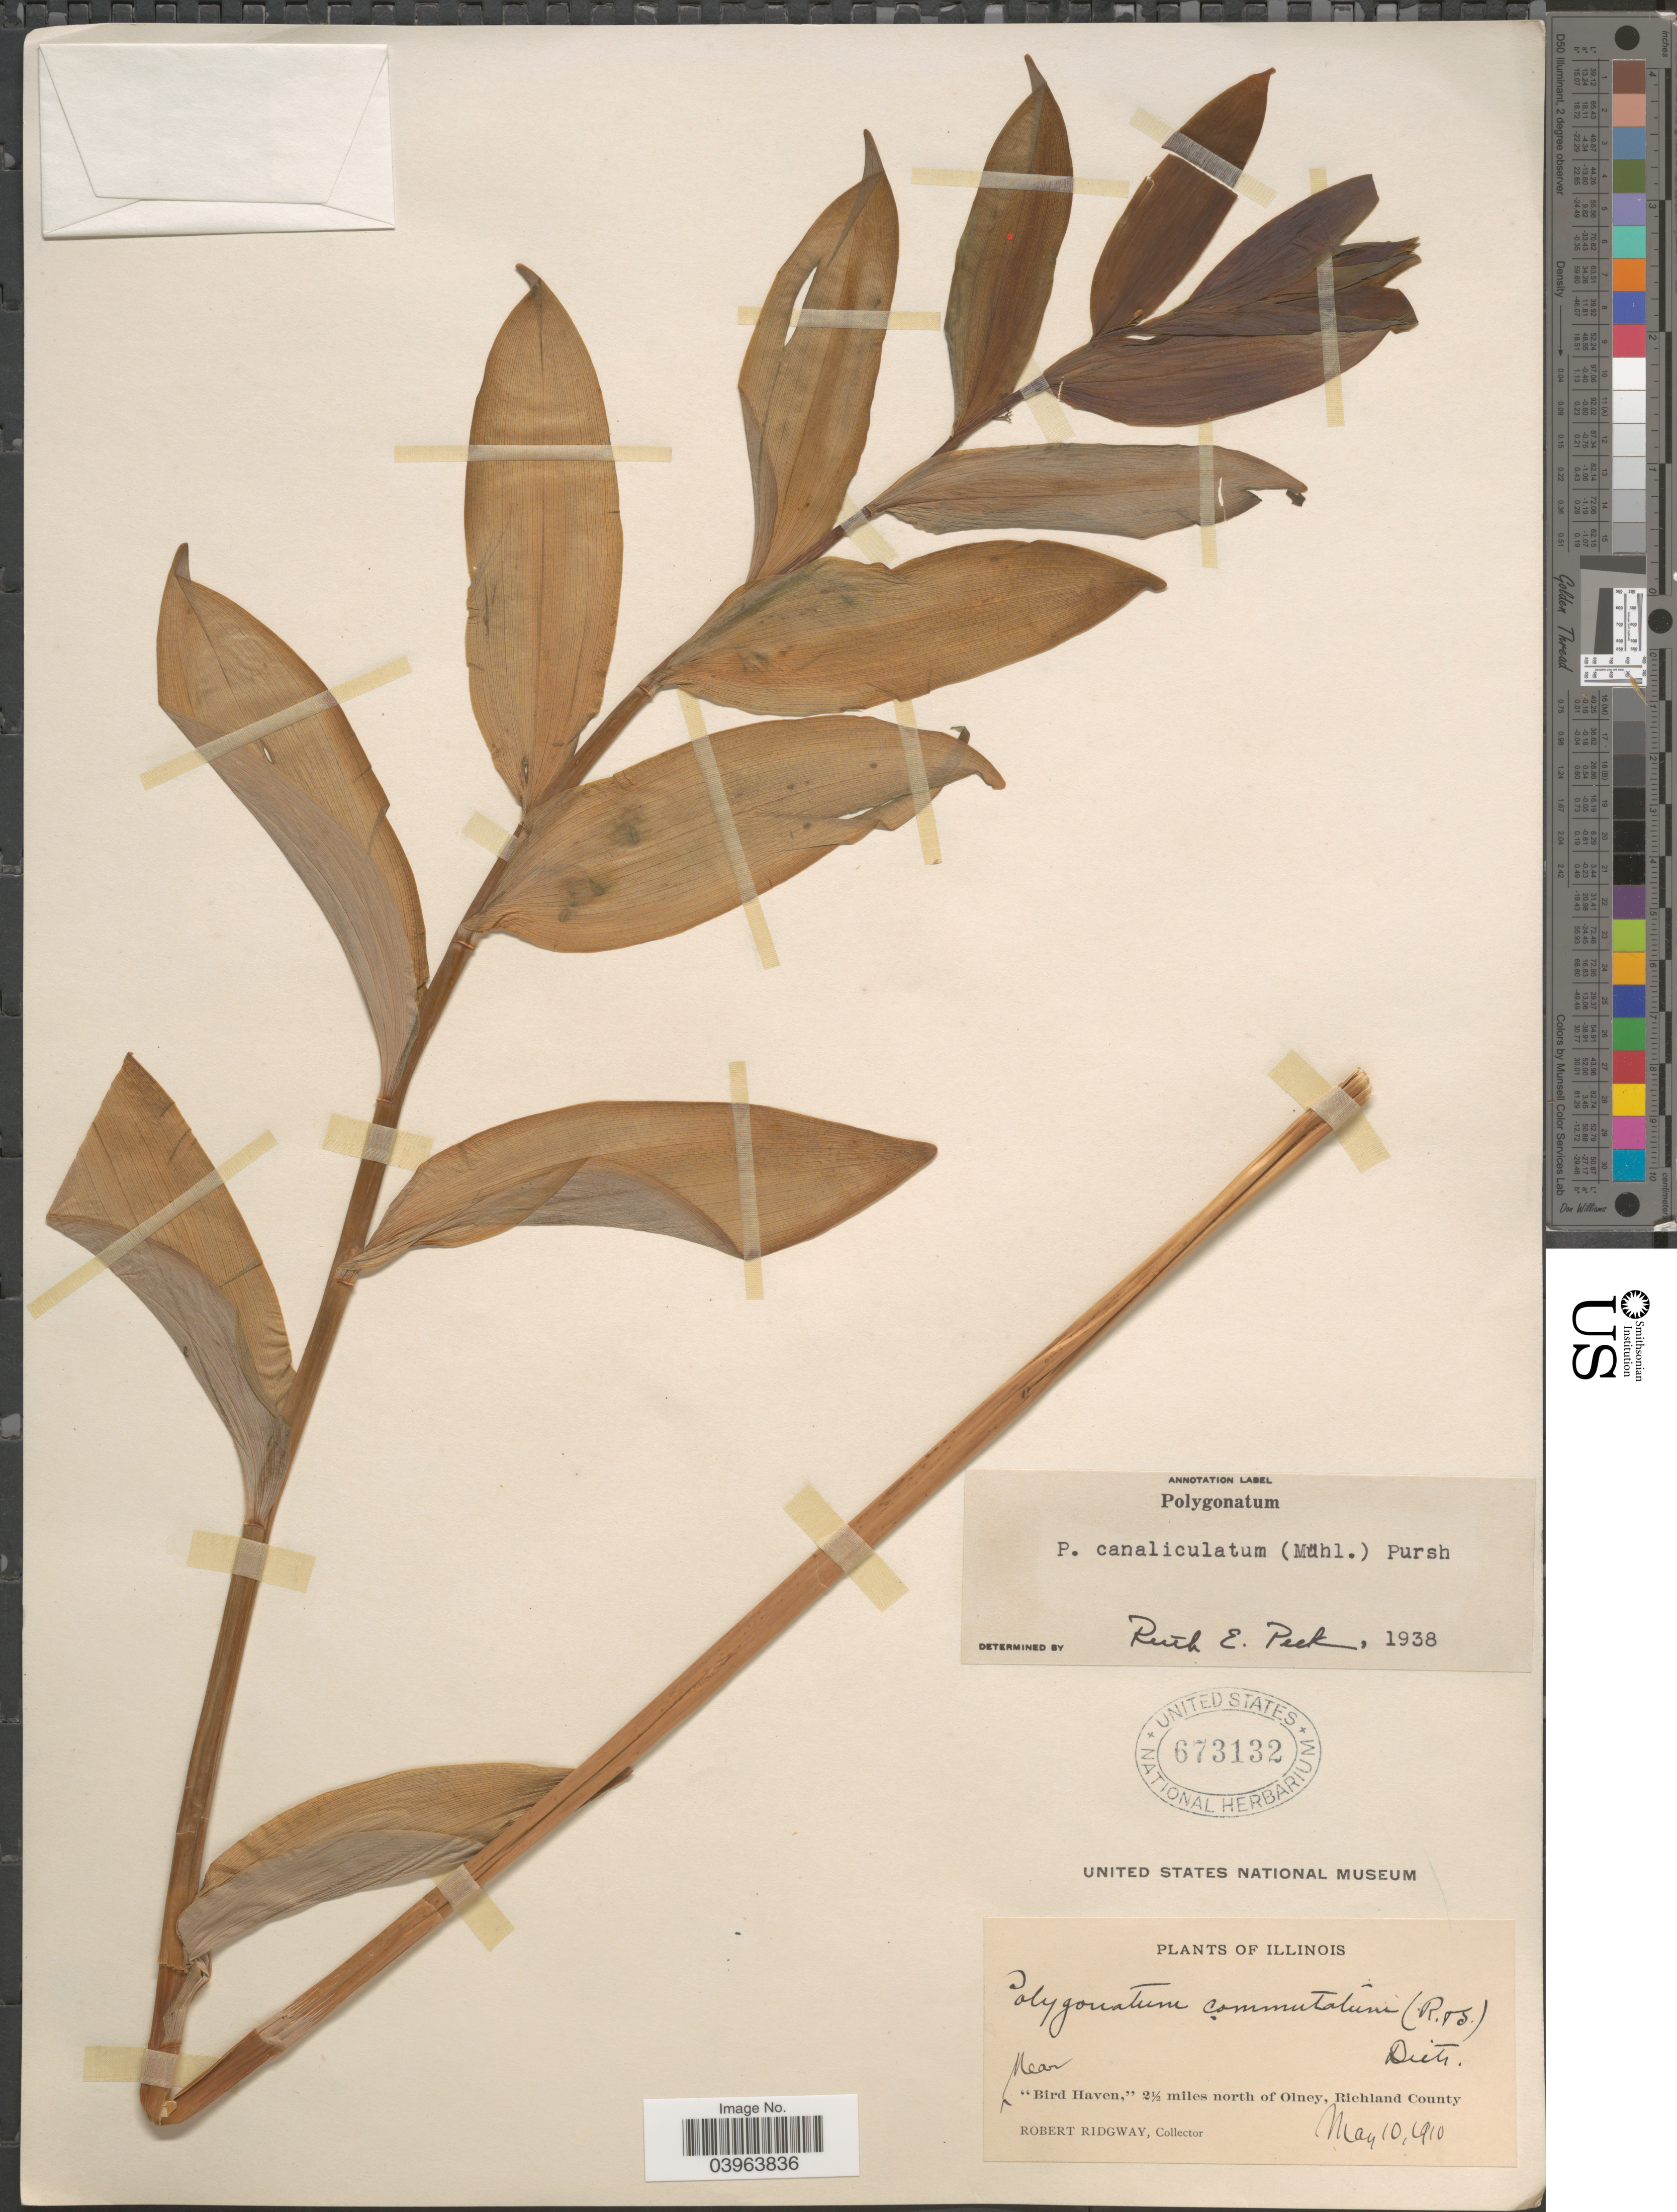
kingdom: Plantae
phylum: Tracheophyta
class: Liliopsida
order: Asparagales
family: Asparagaceae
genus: Polygonatum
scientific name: Polygonatum commutatum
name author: (Schult. f.) A. Dietr.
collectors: R. Ridgway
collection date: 1910-05-10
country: United States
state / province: Illinois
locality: Near "Bird Haven," 2½ miles north of Olney, Richland County.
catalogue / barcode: US 673132